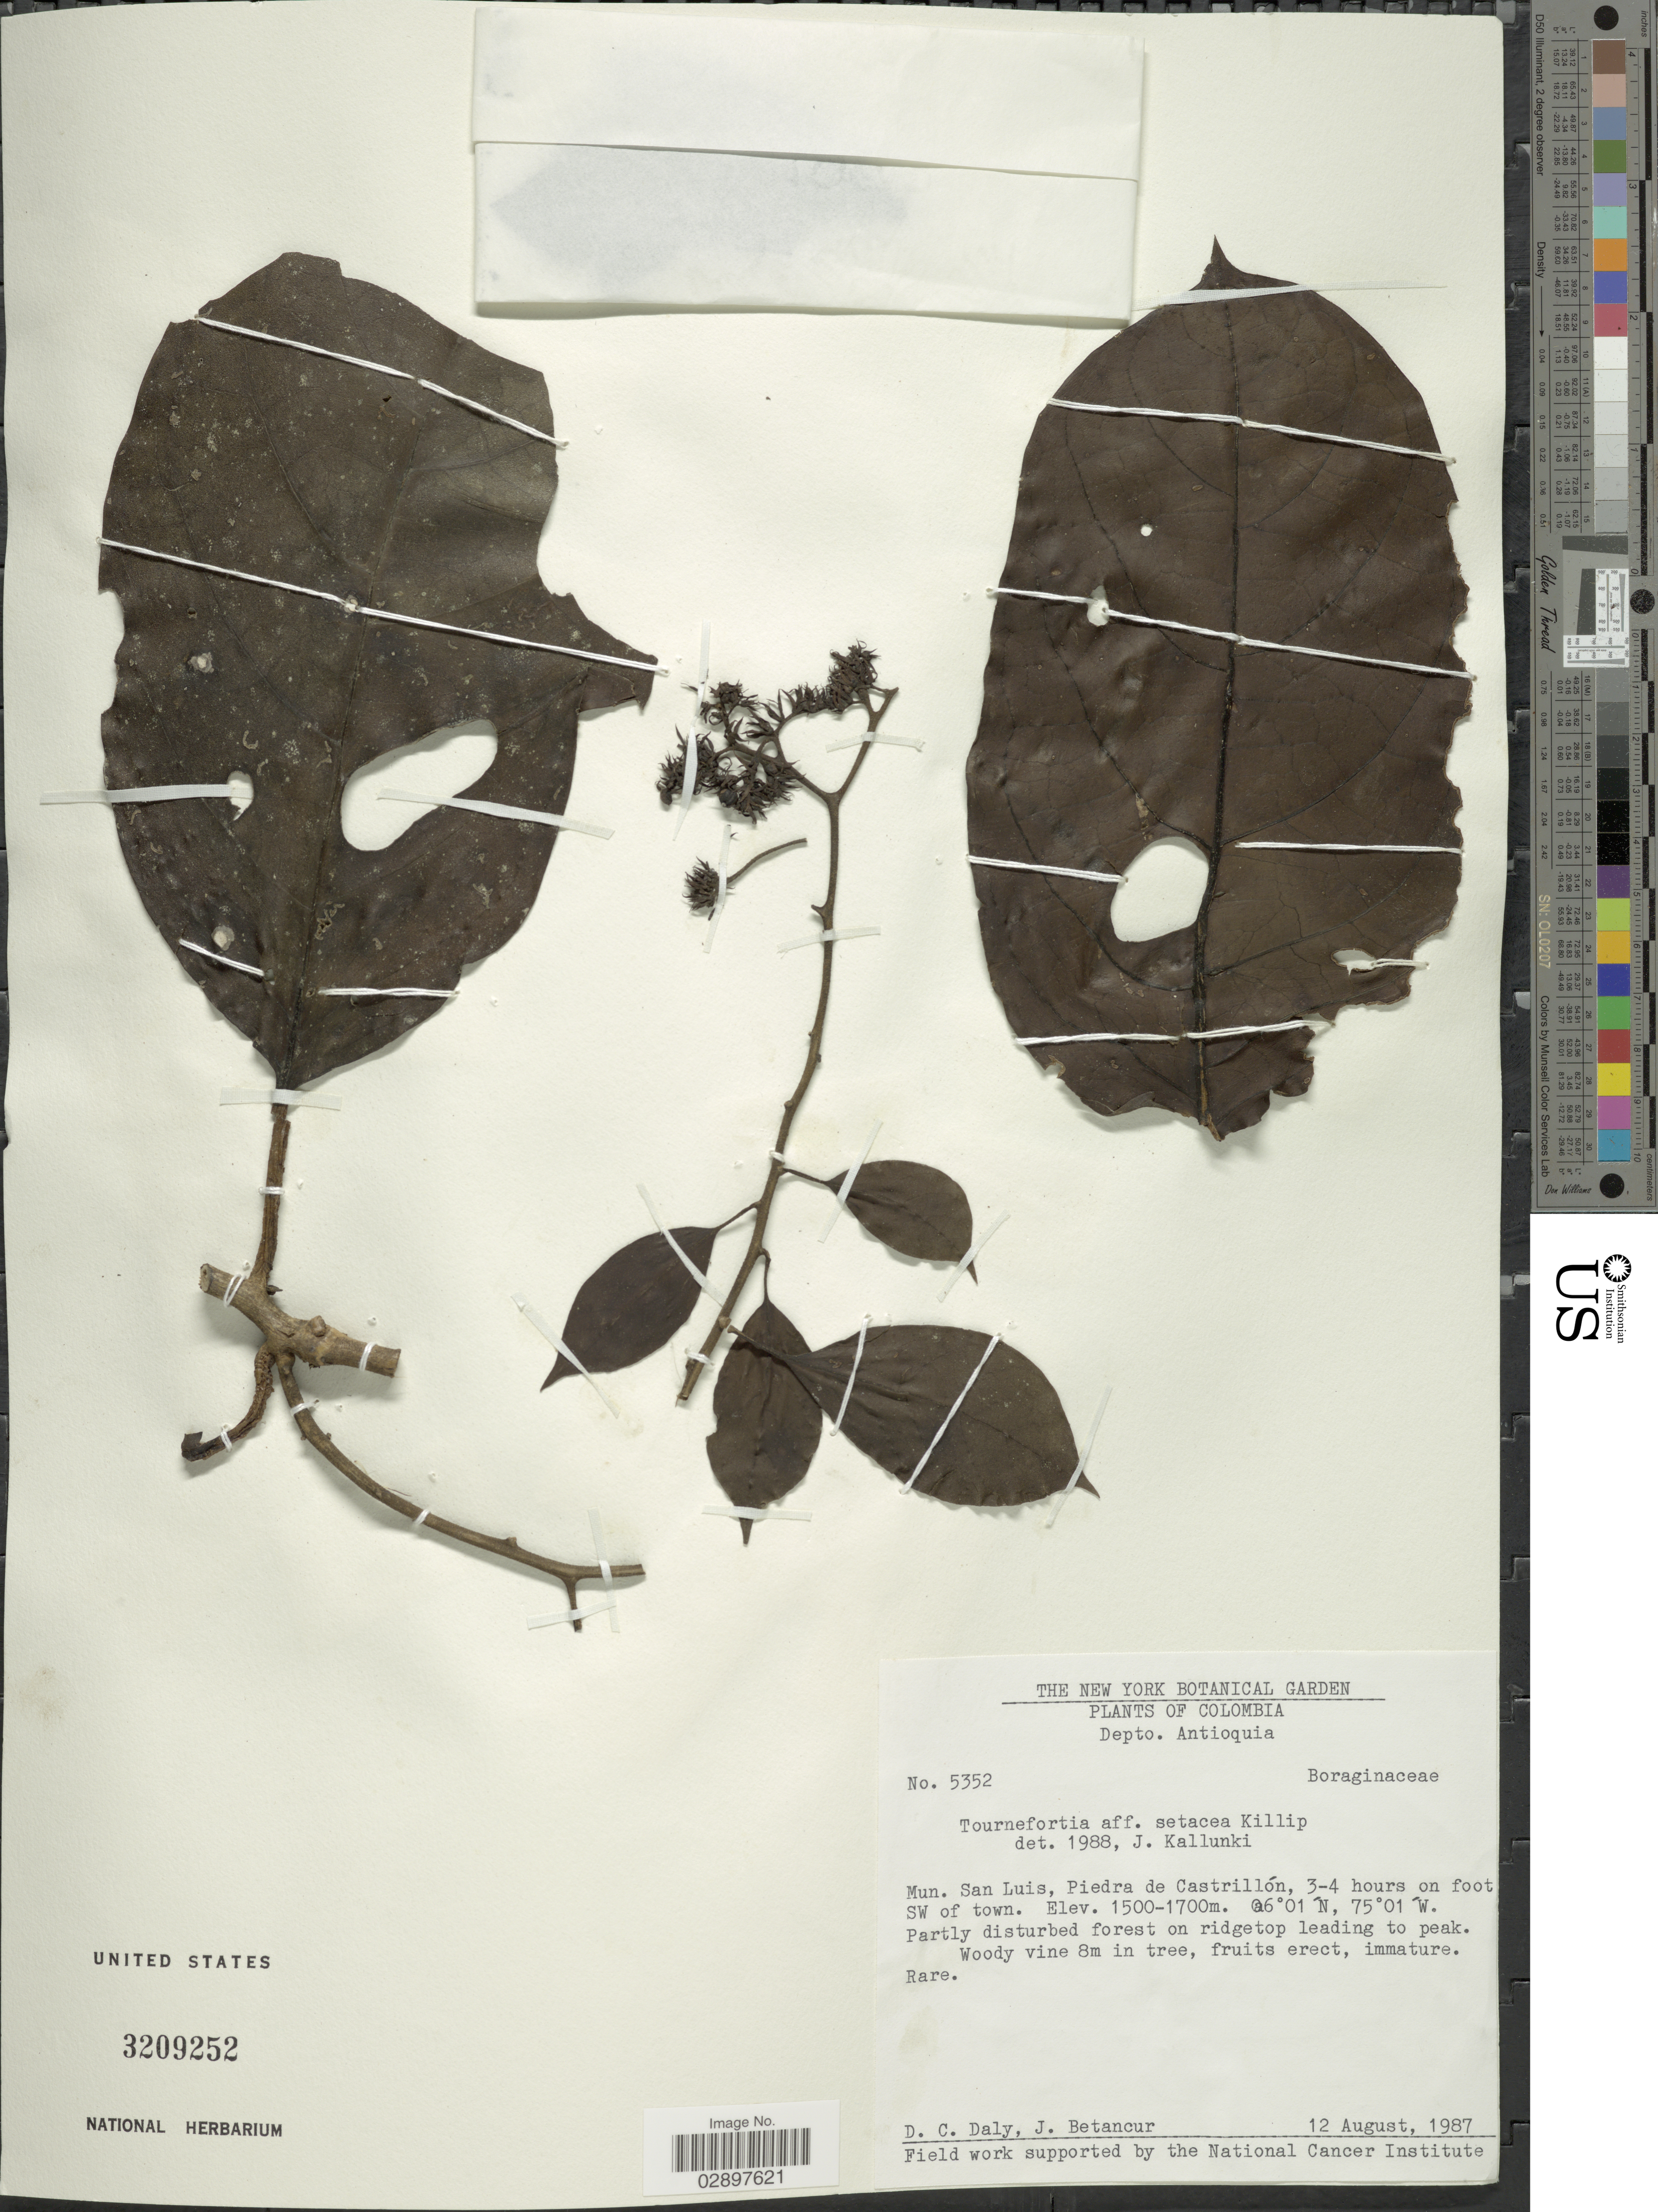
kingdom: Plantae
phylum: Tracheophyta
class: Magnoliopsida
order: Boraginales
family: Heliotropiaceae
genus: Tournefortia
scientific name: Tournefortia setacea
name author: Killip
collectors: D. C. Daly & J. Betancur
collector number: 5352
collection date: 1987-08-12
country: Colombia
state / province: Antioquia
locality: Depto. Antioquia. Mun. San Luis, Piedra de Castrillón, 3-4 hours on foot SW of town.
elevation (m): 1500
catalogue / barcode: US 3209252